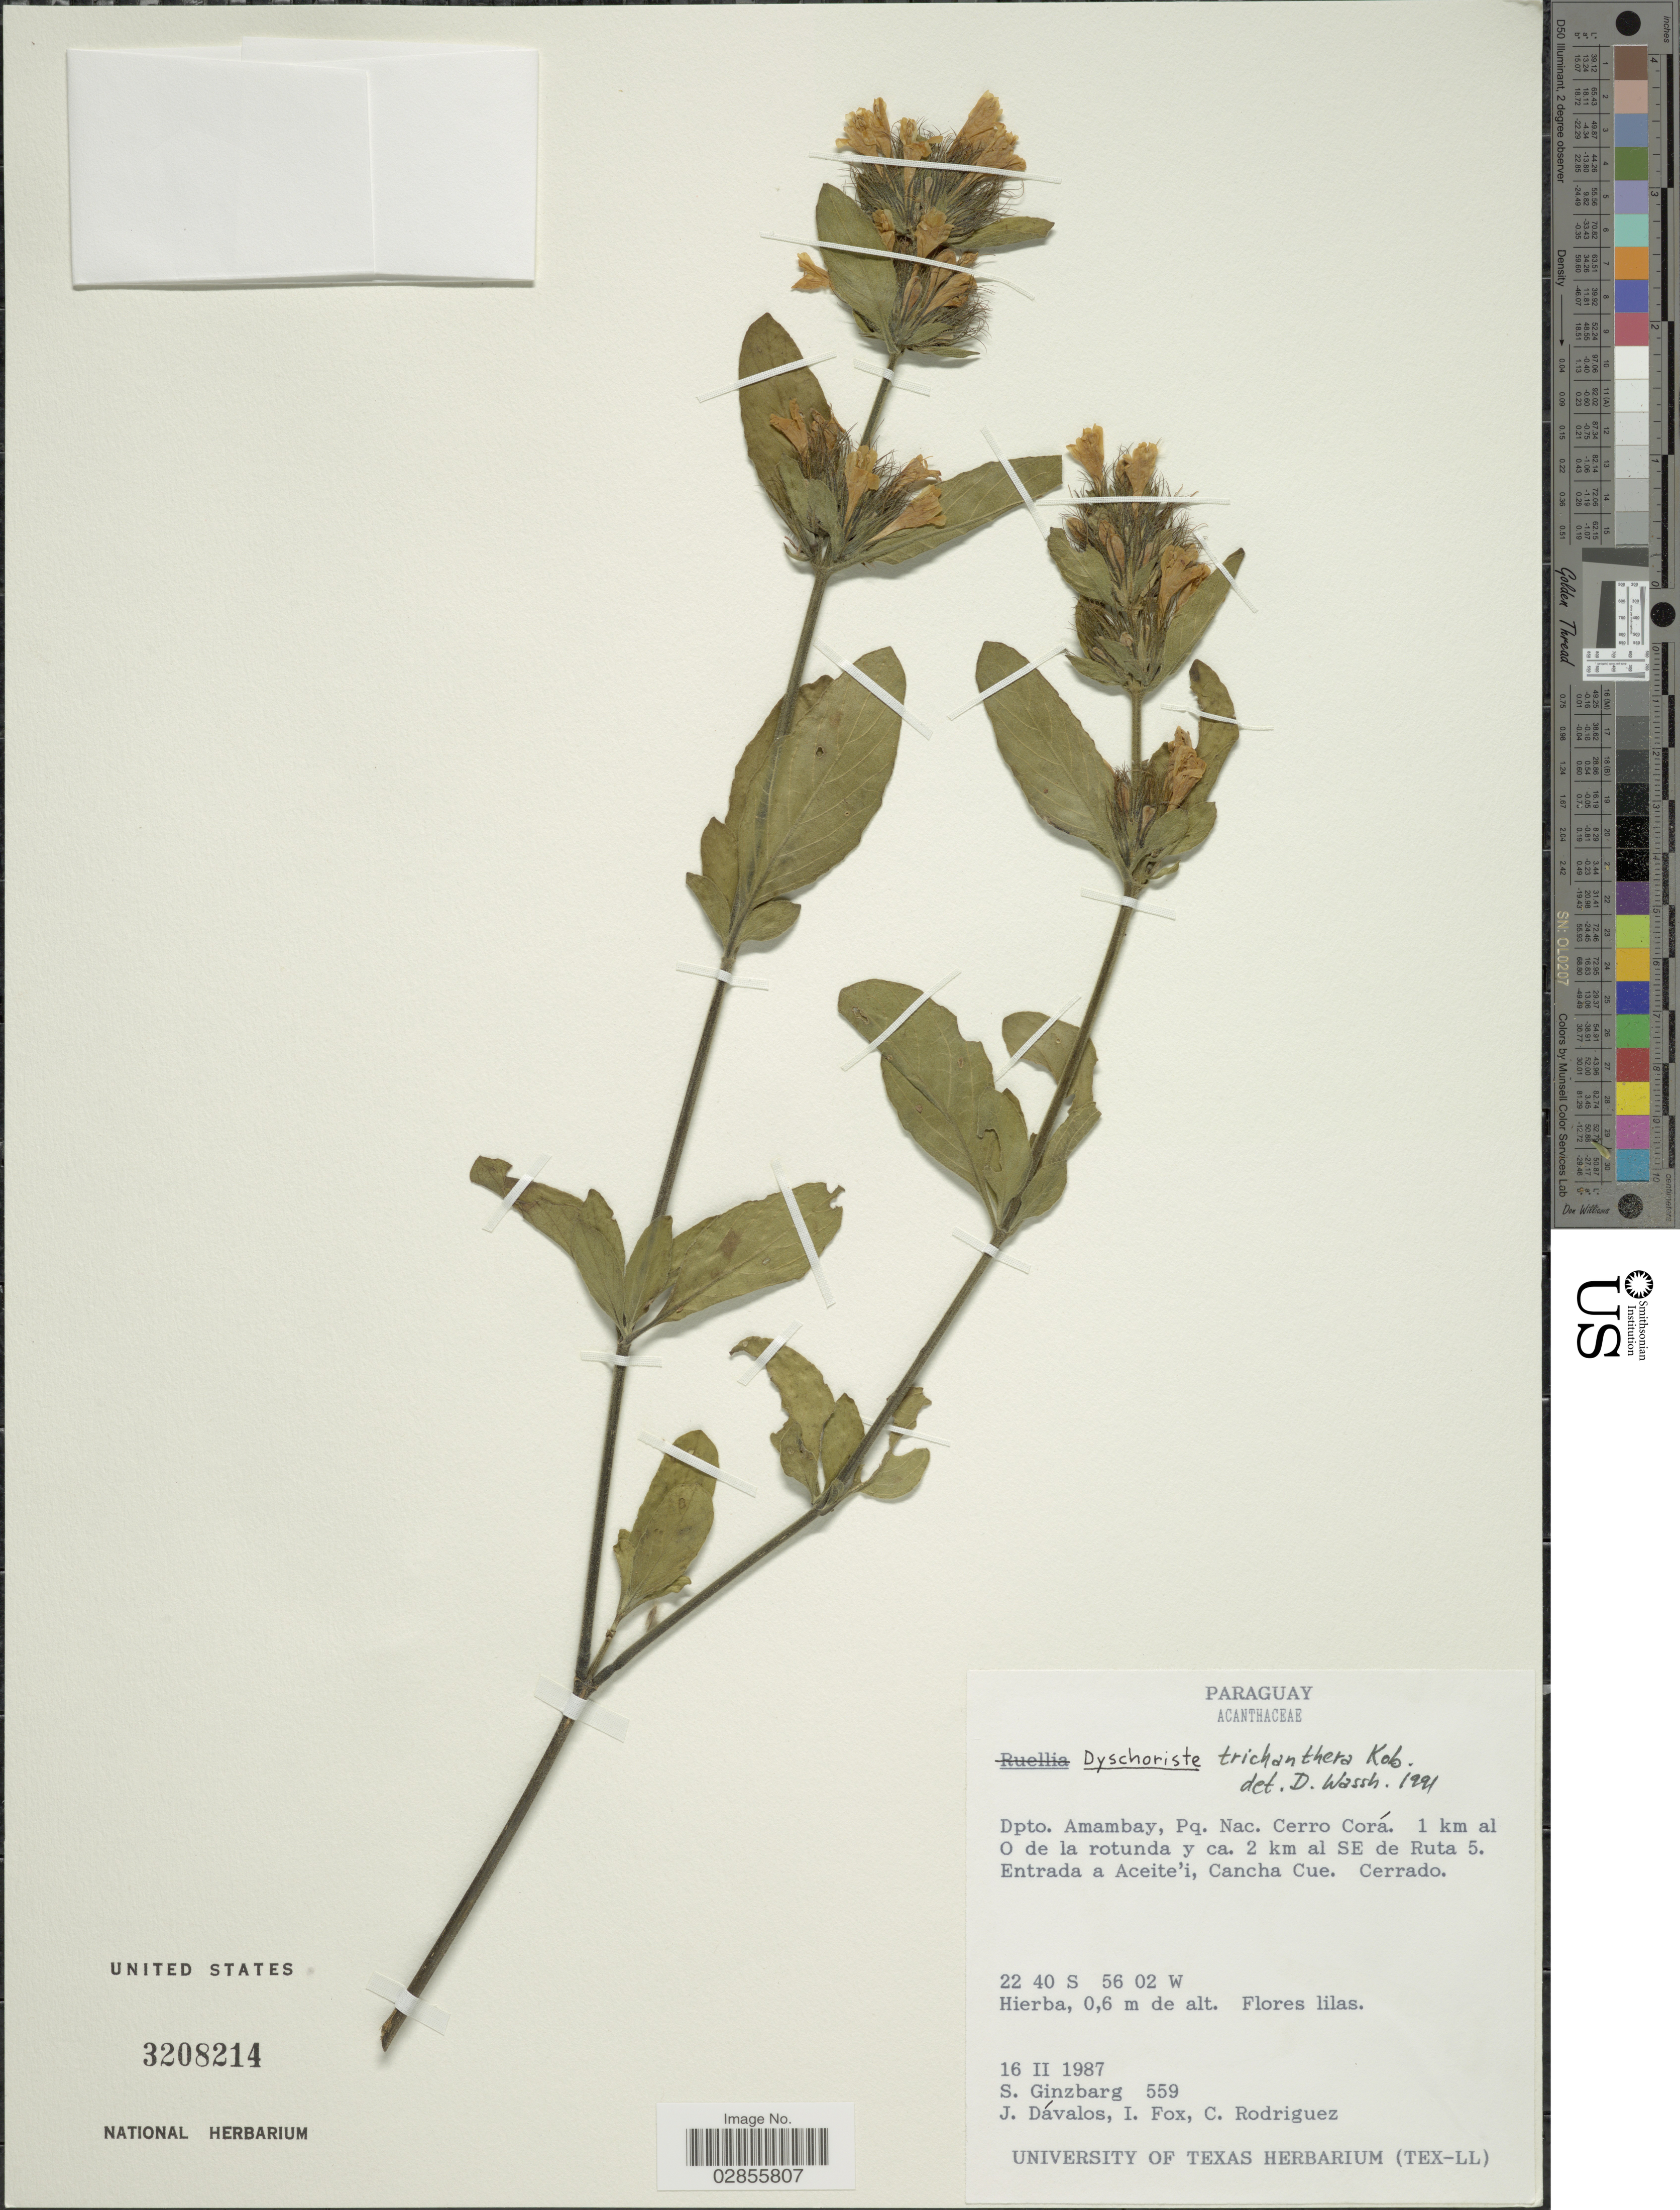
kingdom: Plantae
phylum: Tracheophyta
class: Magnoliopsida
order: Lamiales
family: Acanthaceae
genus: Dyschoriste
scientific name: Dyschoriste trichocalyx subsp. verticillaris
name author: (C.B. Clarke) Vollesen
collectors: S. Ginzbarg, J. Davalos, I. Fox & C. Rodriguez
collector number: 559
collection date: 1987-02-16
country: Paraguay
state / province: Amambay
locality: Dpto. Amambay, Pq. Nac. Cerro Corá. 1 km al O de la rotunda y ca. 2 km al SE de Ruta 5. Entrada a Aceite'i, Cancha Cue.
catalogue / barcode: US 3208214